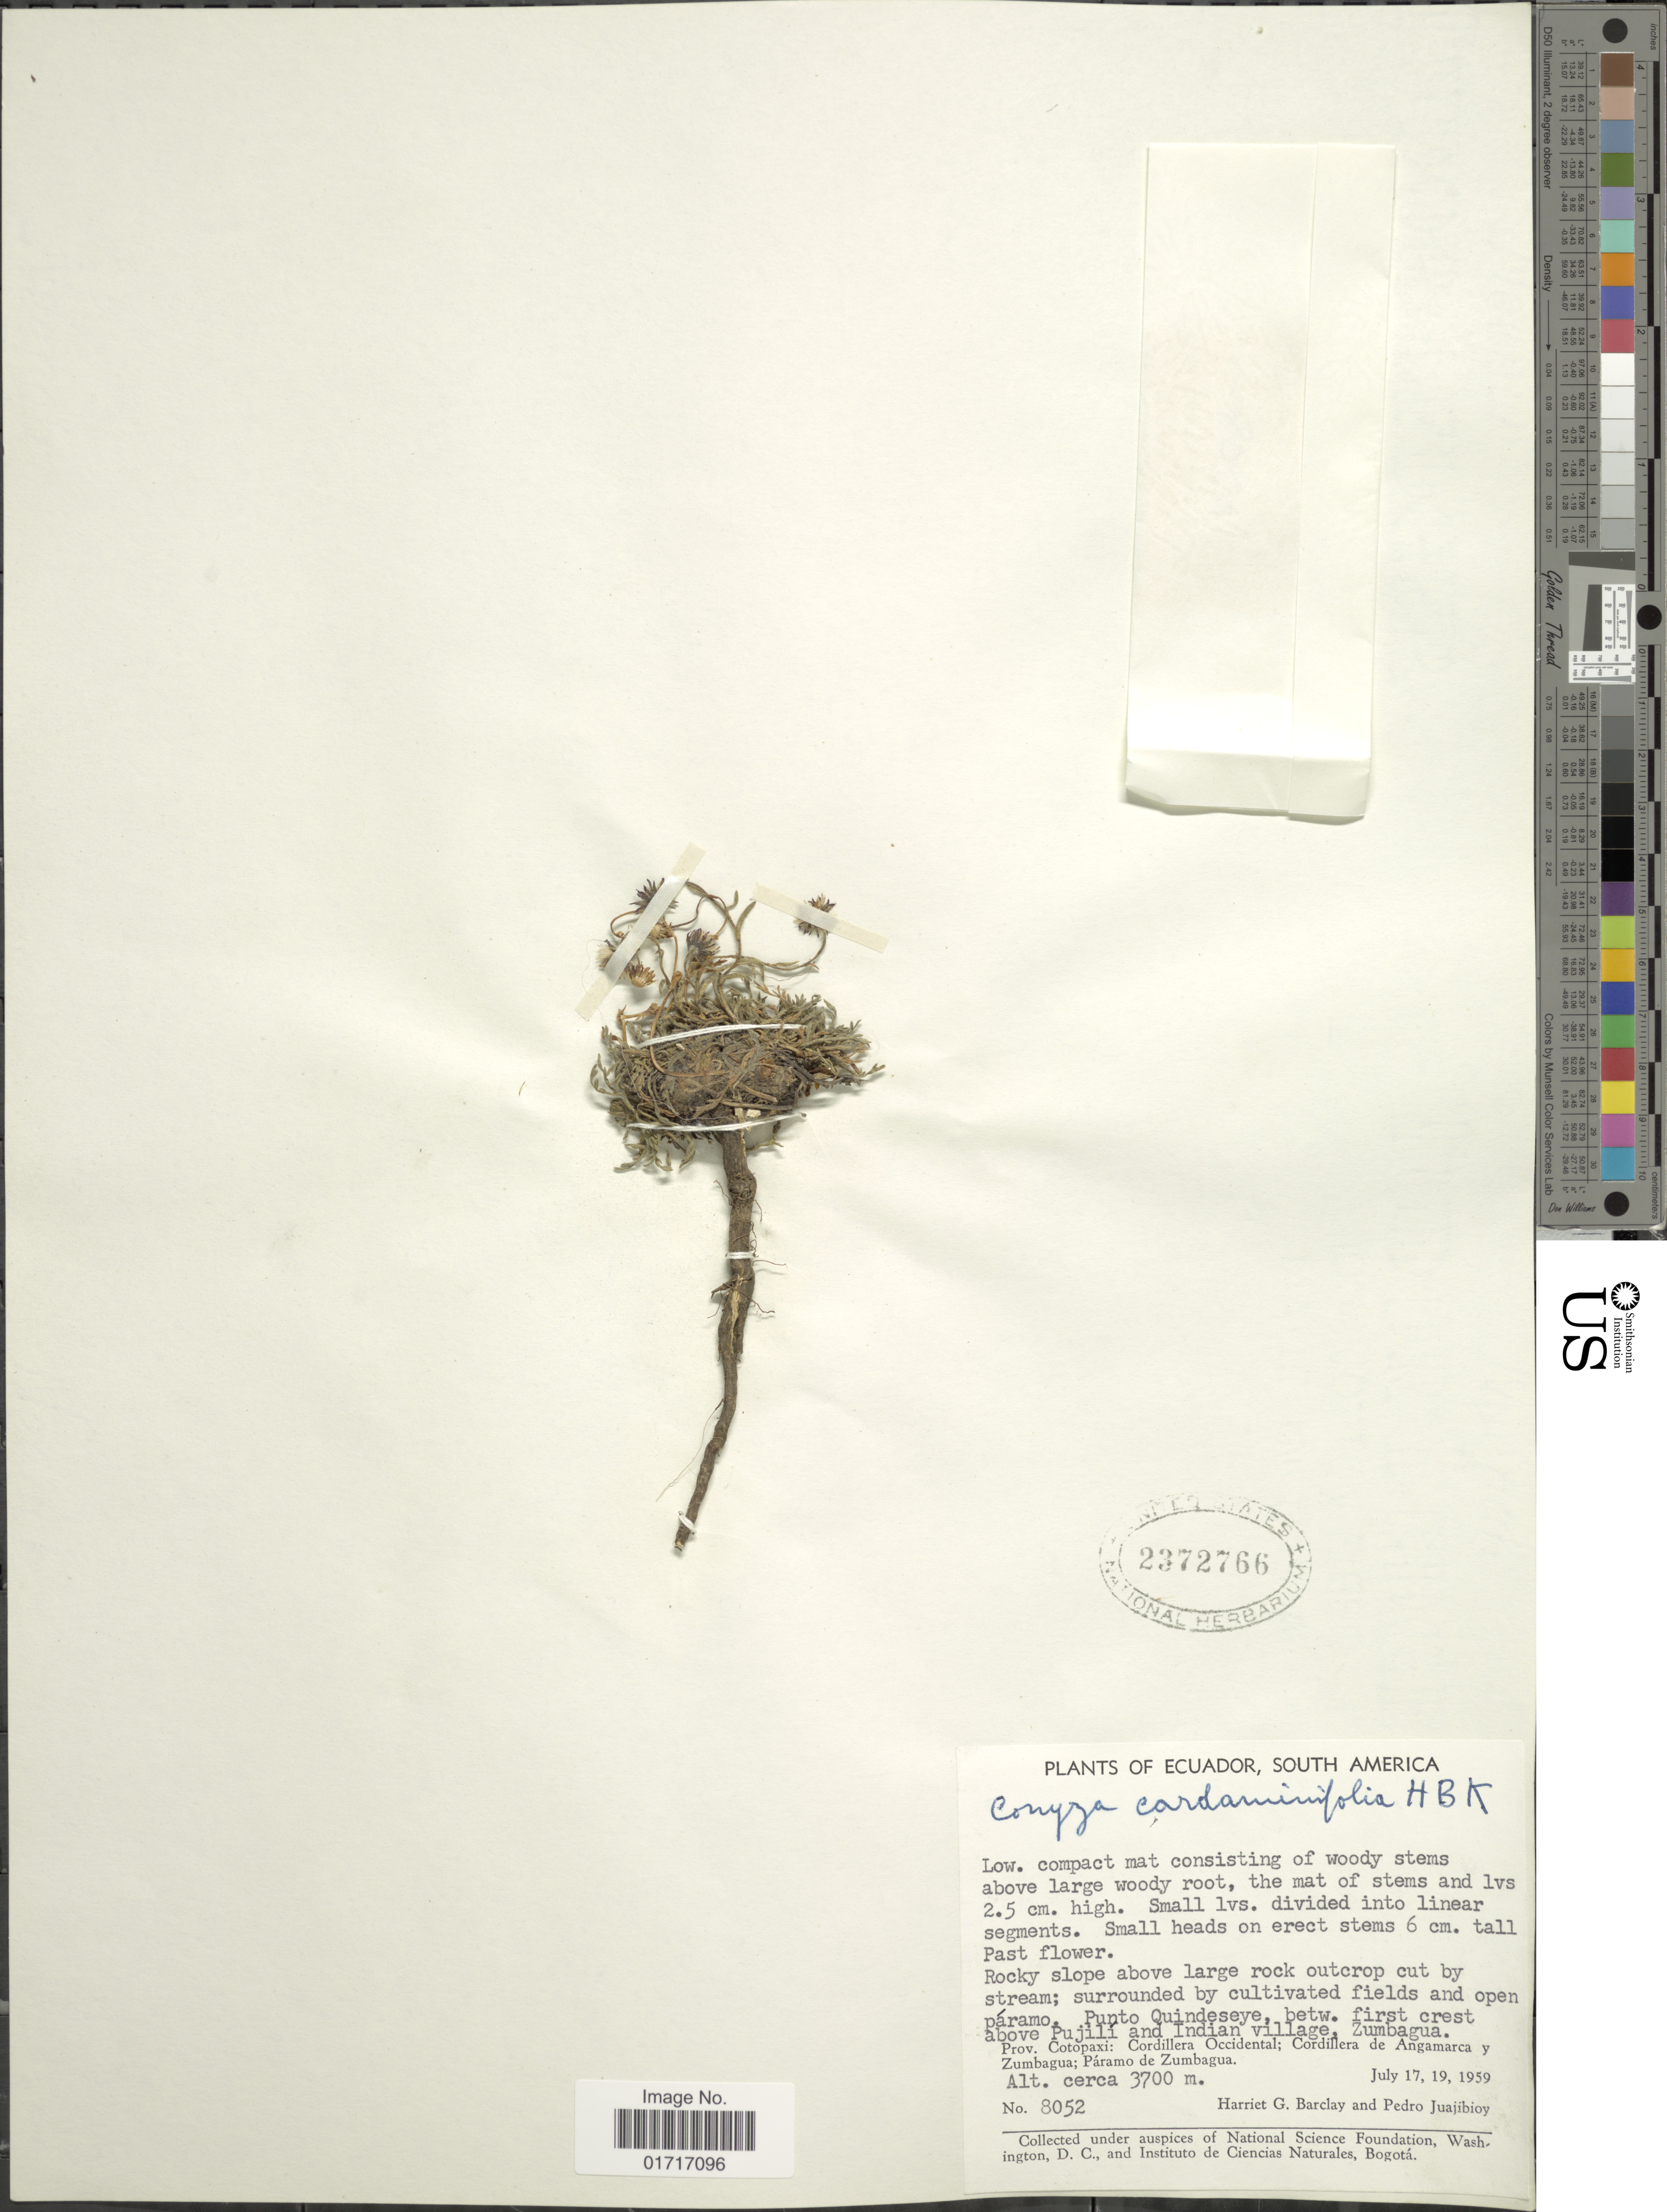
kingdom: Plantae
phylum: Tracheophyta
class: Magnoliopsida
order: Asterales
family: Asteraceae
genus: Conyza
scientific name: Conyza cardaminifolia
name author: Kunth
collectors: H. G. Barclay & P. Juajibioy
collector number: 8052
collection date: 1959-07-17/1959-07-19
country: Ecuador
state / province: Cotopaxi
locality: Prov Cotopaxi: Cordillera Occidental; Cordillera de Angamarca y Zumbagua: Paramo de Zumbagua. Punto Quindeseye, betw. first crest above Pujili and Indian village, Zumbagua.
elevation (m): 3700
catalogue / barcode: US 2372766